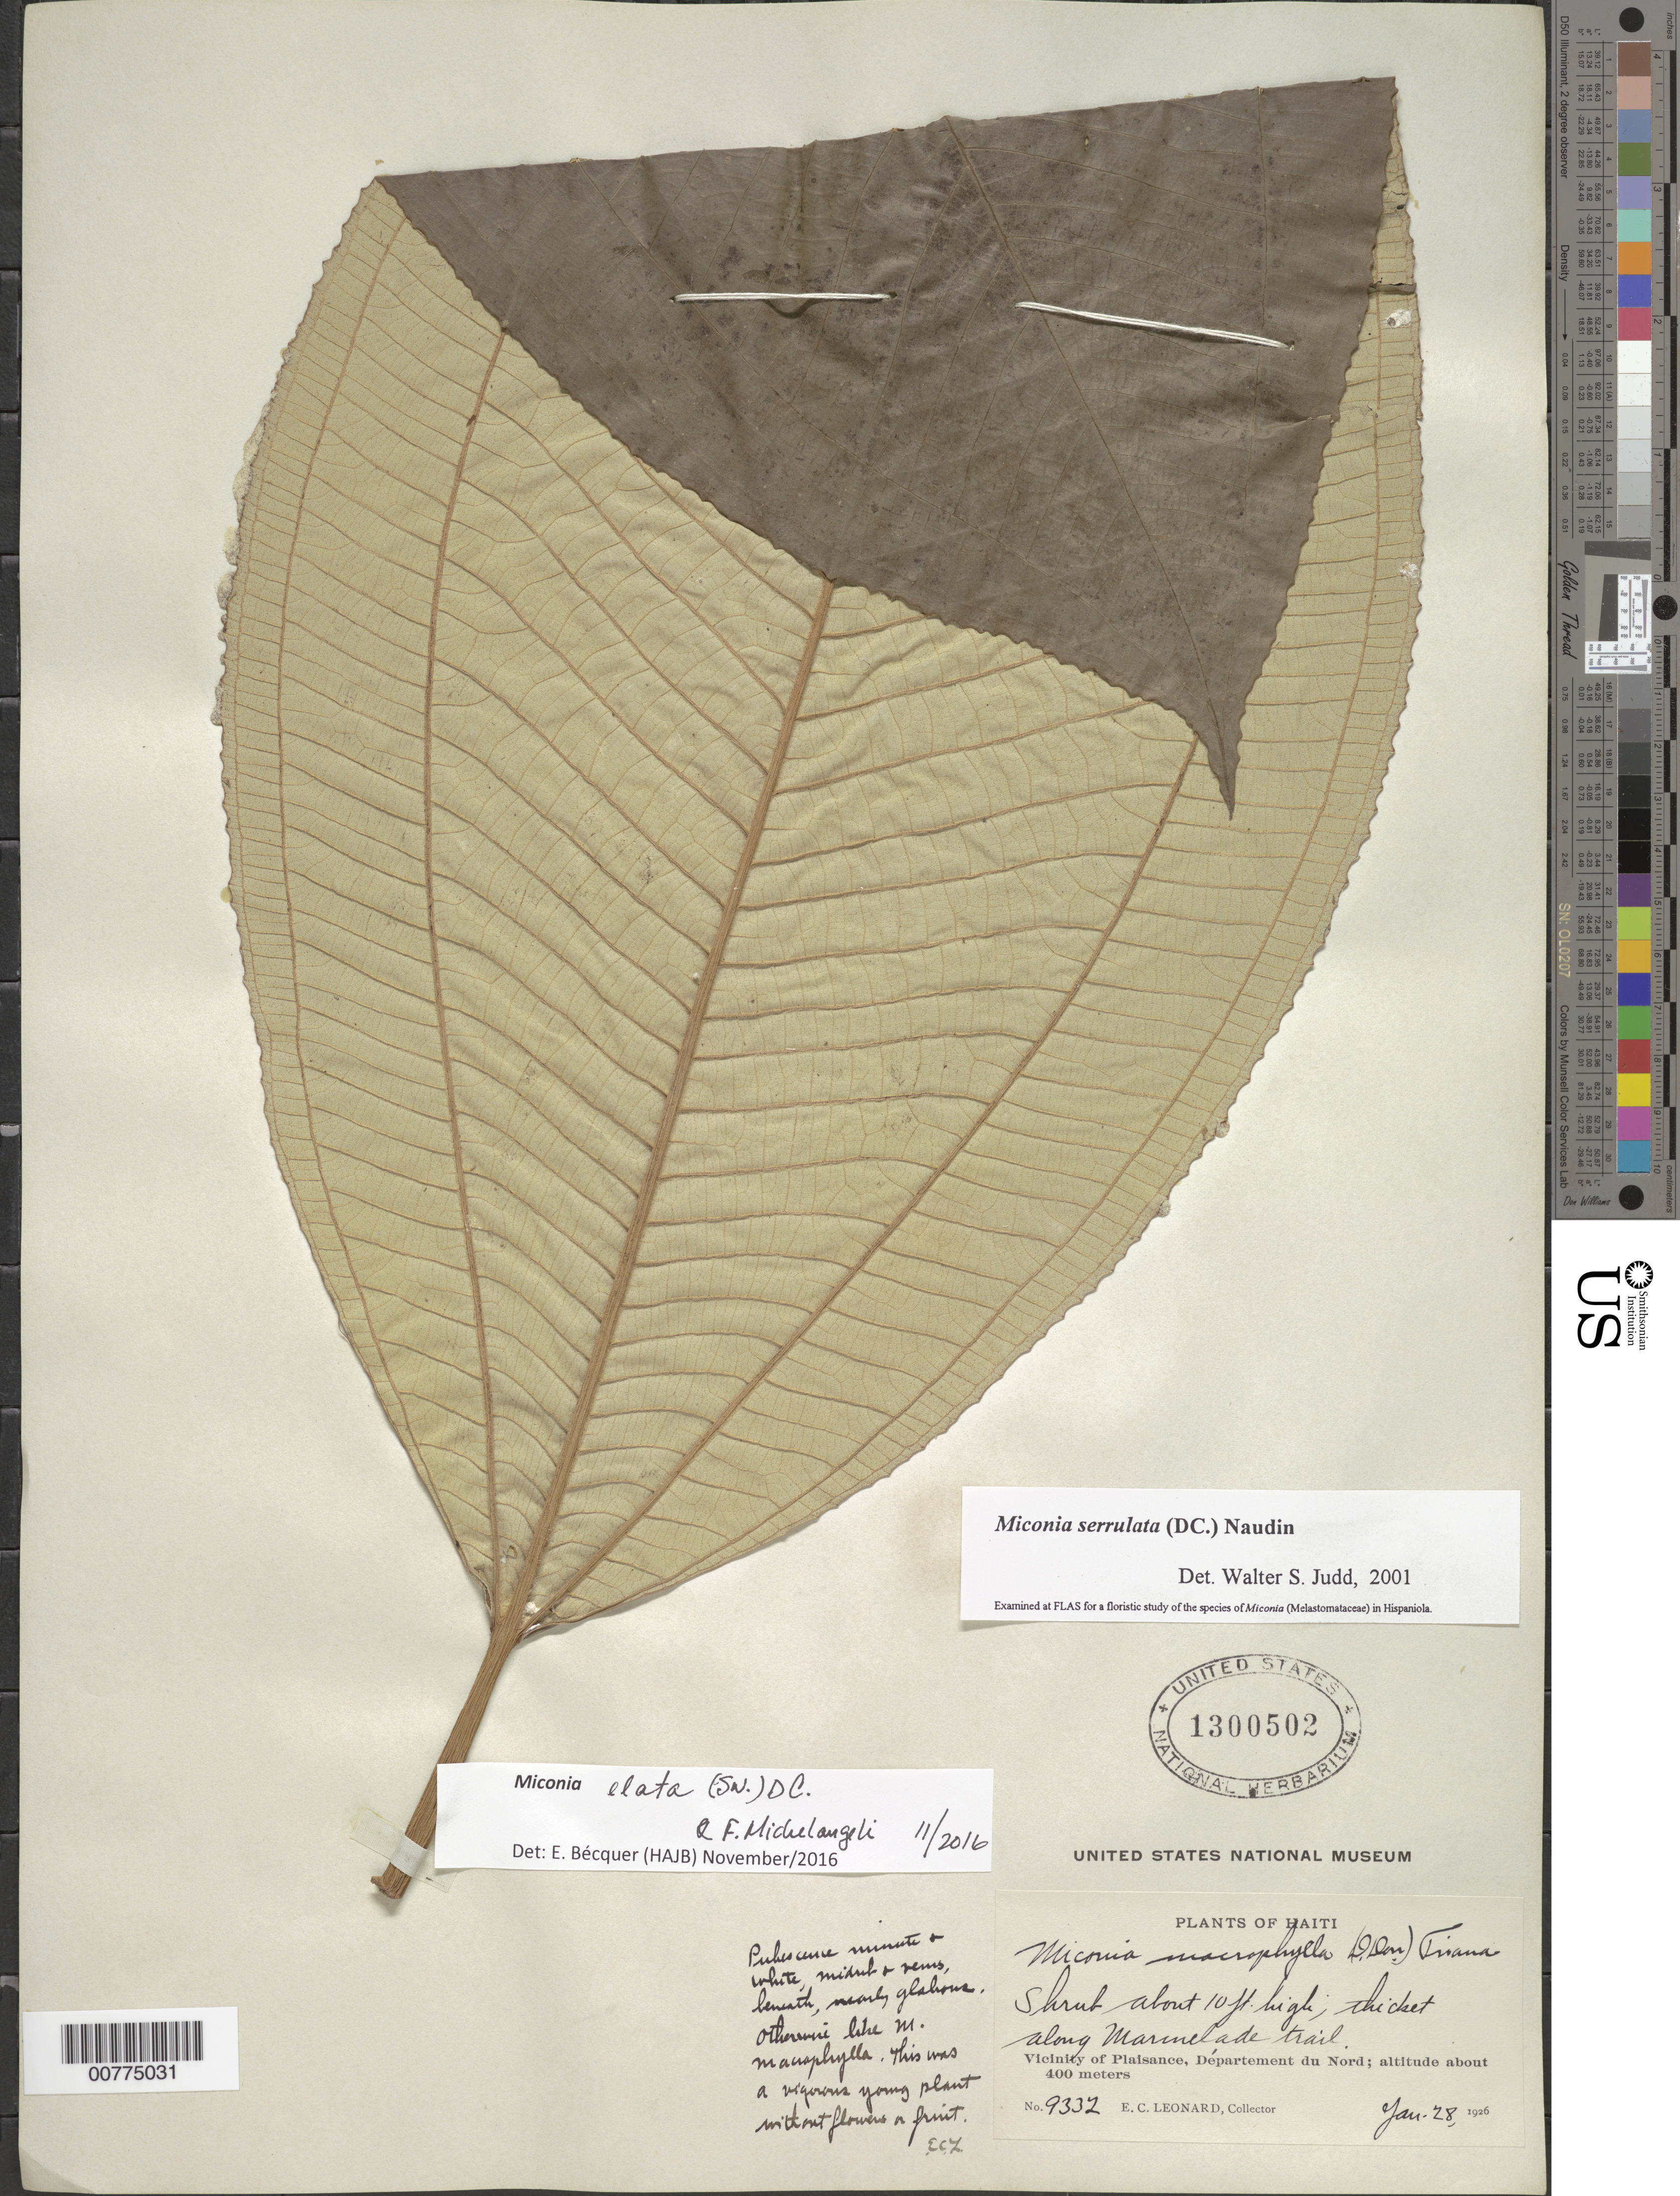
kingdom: Plantae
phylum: Tracheophyta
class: Magnoliopsida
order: Myrtales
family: Melastomataceae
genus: Miconia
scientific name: Miconia elata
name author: (Sw.) DC.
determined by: Bécquer Granados, E. R.; Michelangeli, F. A.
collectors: E. C. Leonard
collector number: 9332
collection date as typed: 28 Jan 1926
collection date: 1926-01-28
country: Haiti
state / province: Nord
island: Hispaniola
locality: Vicinity of Plaisance, along Marmelade trail.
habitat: Thicket along trail.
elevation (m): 400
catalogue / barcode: US 1300502